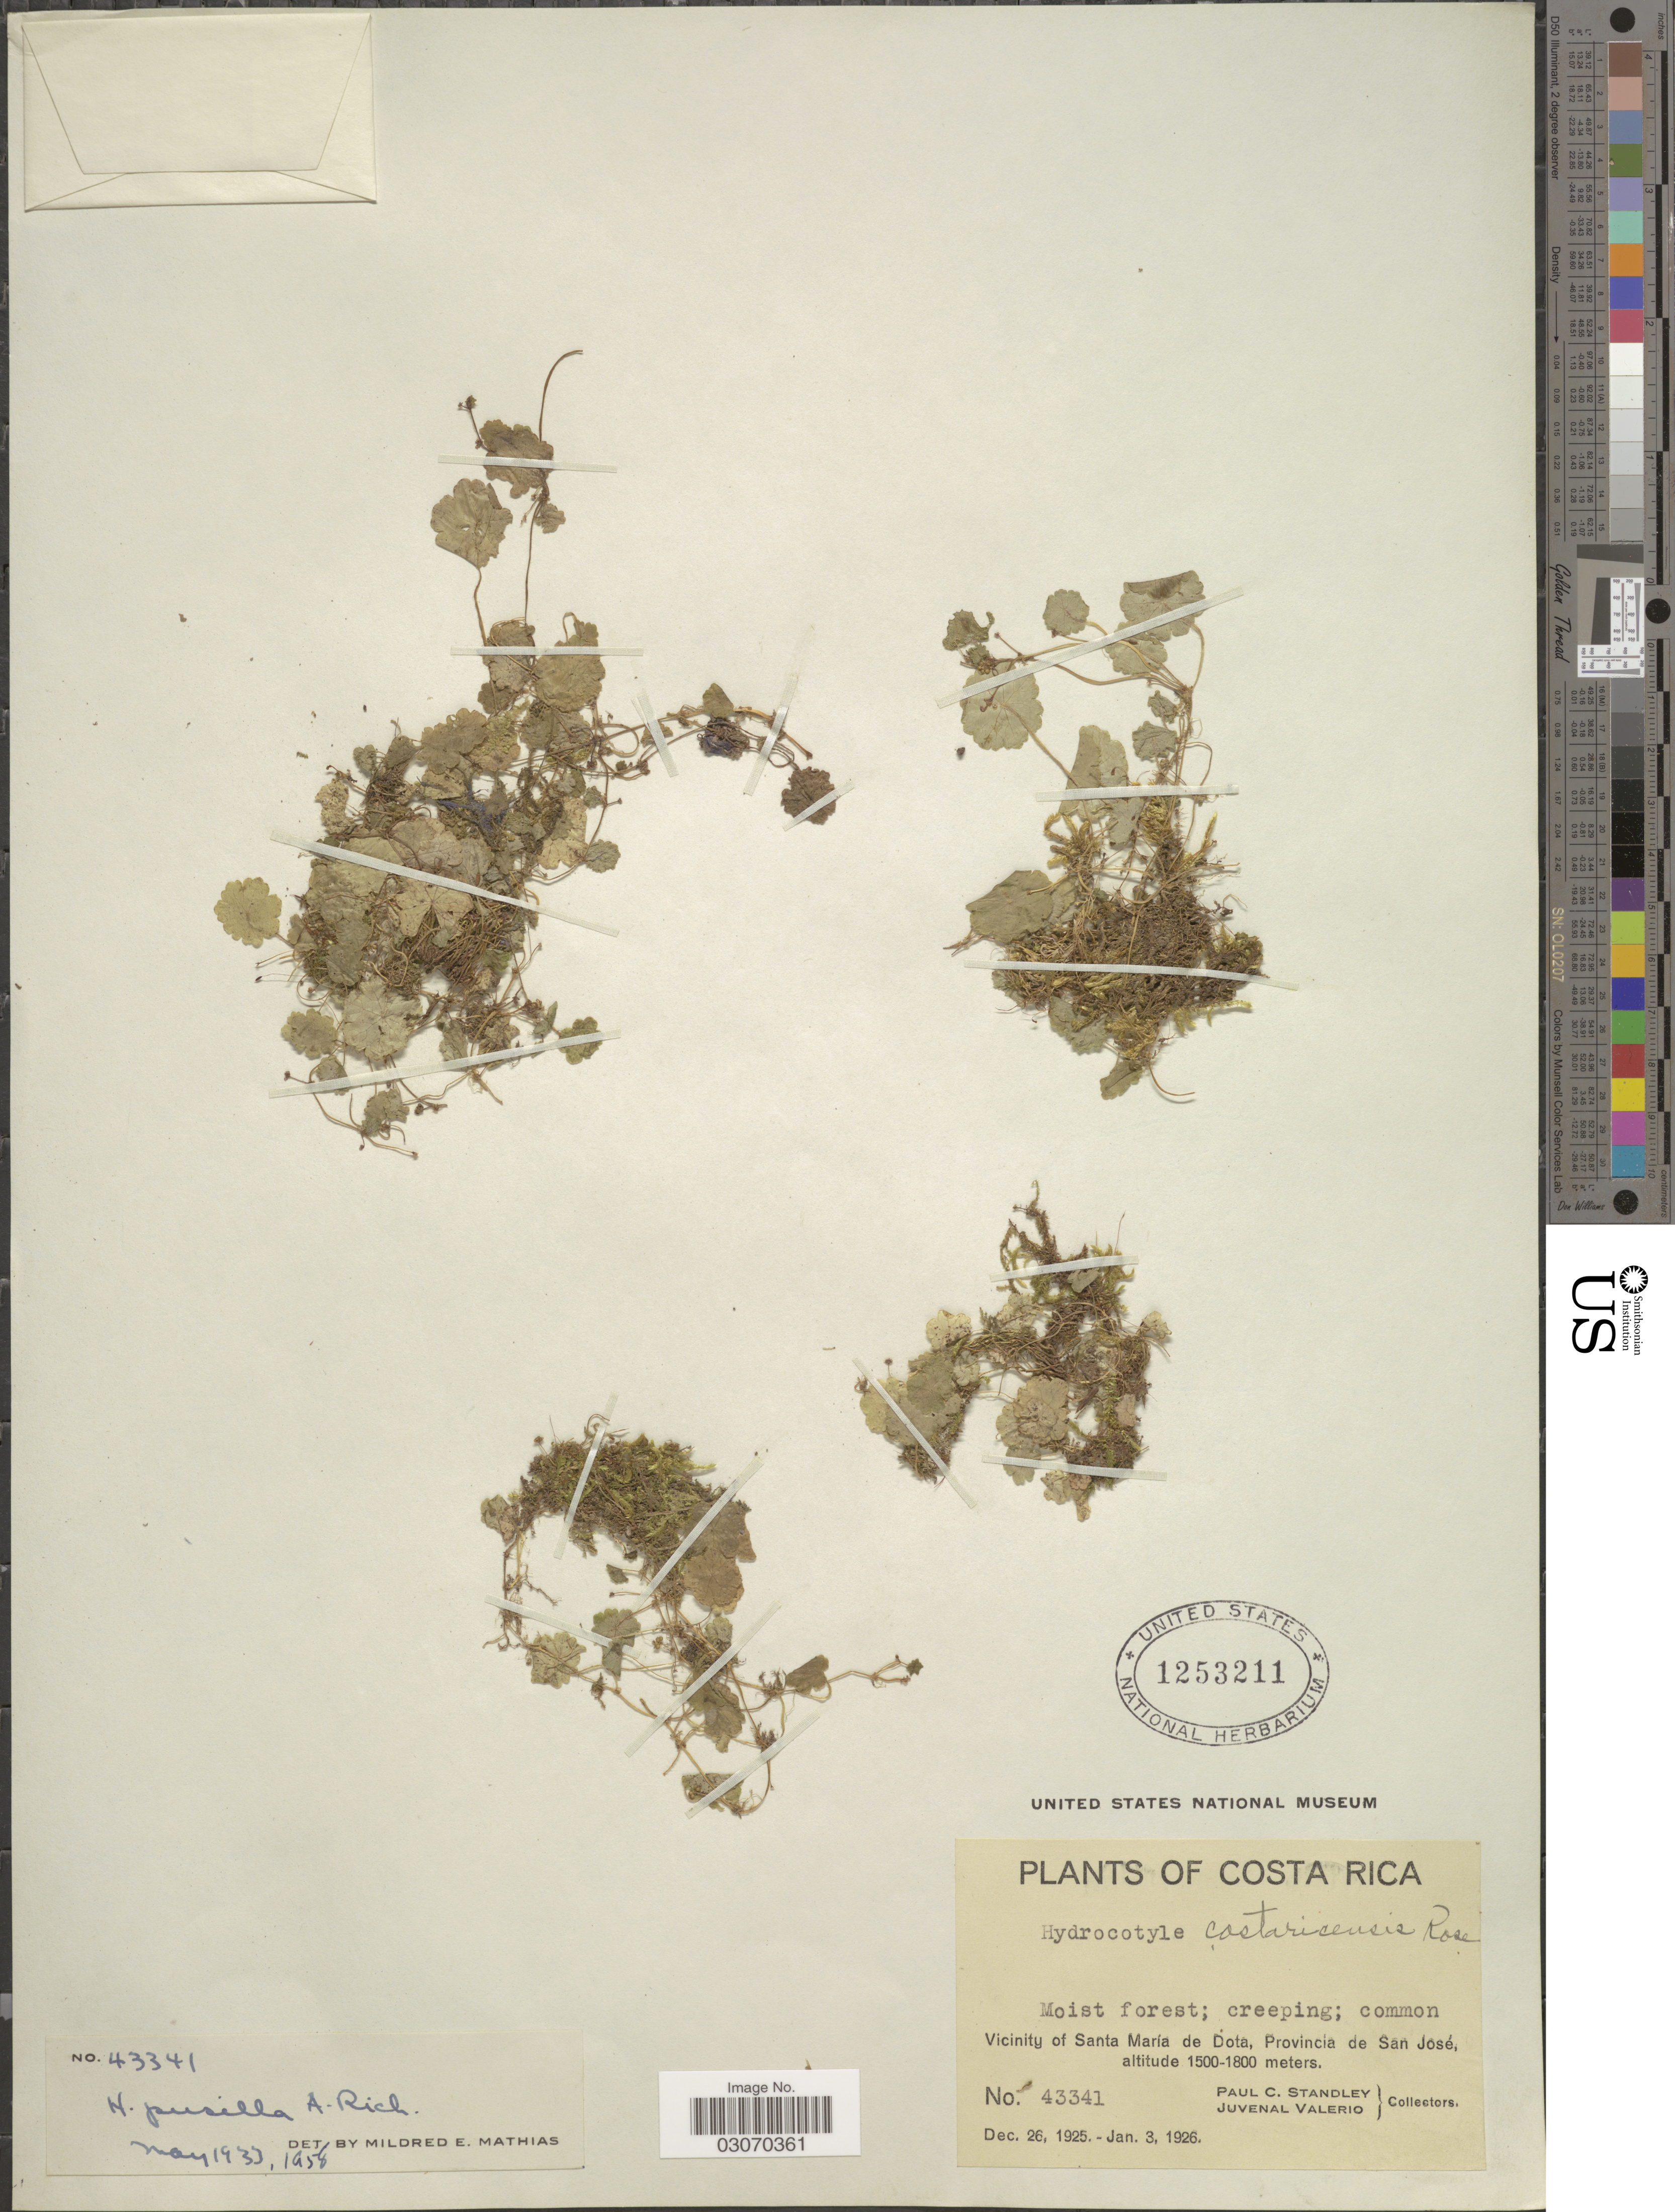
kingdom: Plantae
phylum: Tracheophyta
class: Magnoliopsida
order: Apiales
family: Araliaceae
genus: Hydrocotyle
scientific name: Hydrocotyle pusilla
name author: A. Rich.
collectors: J. Valerio R.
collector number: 43341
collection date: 1925-12-26/1926-01-03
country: Costa Rica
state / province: San José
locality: Vicinity of Santa María de Dota, Provincia de San José.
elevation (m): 1500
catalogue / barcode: US 1253211